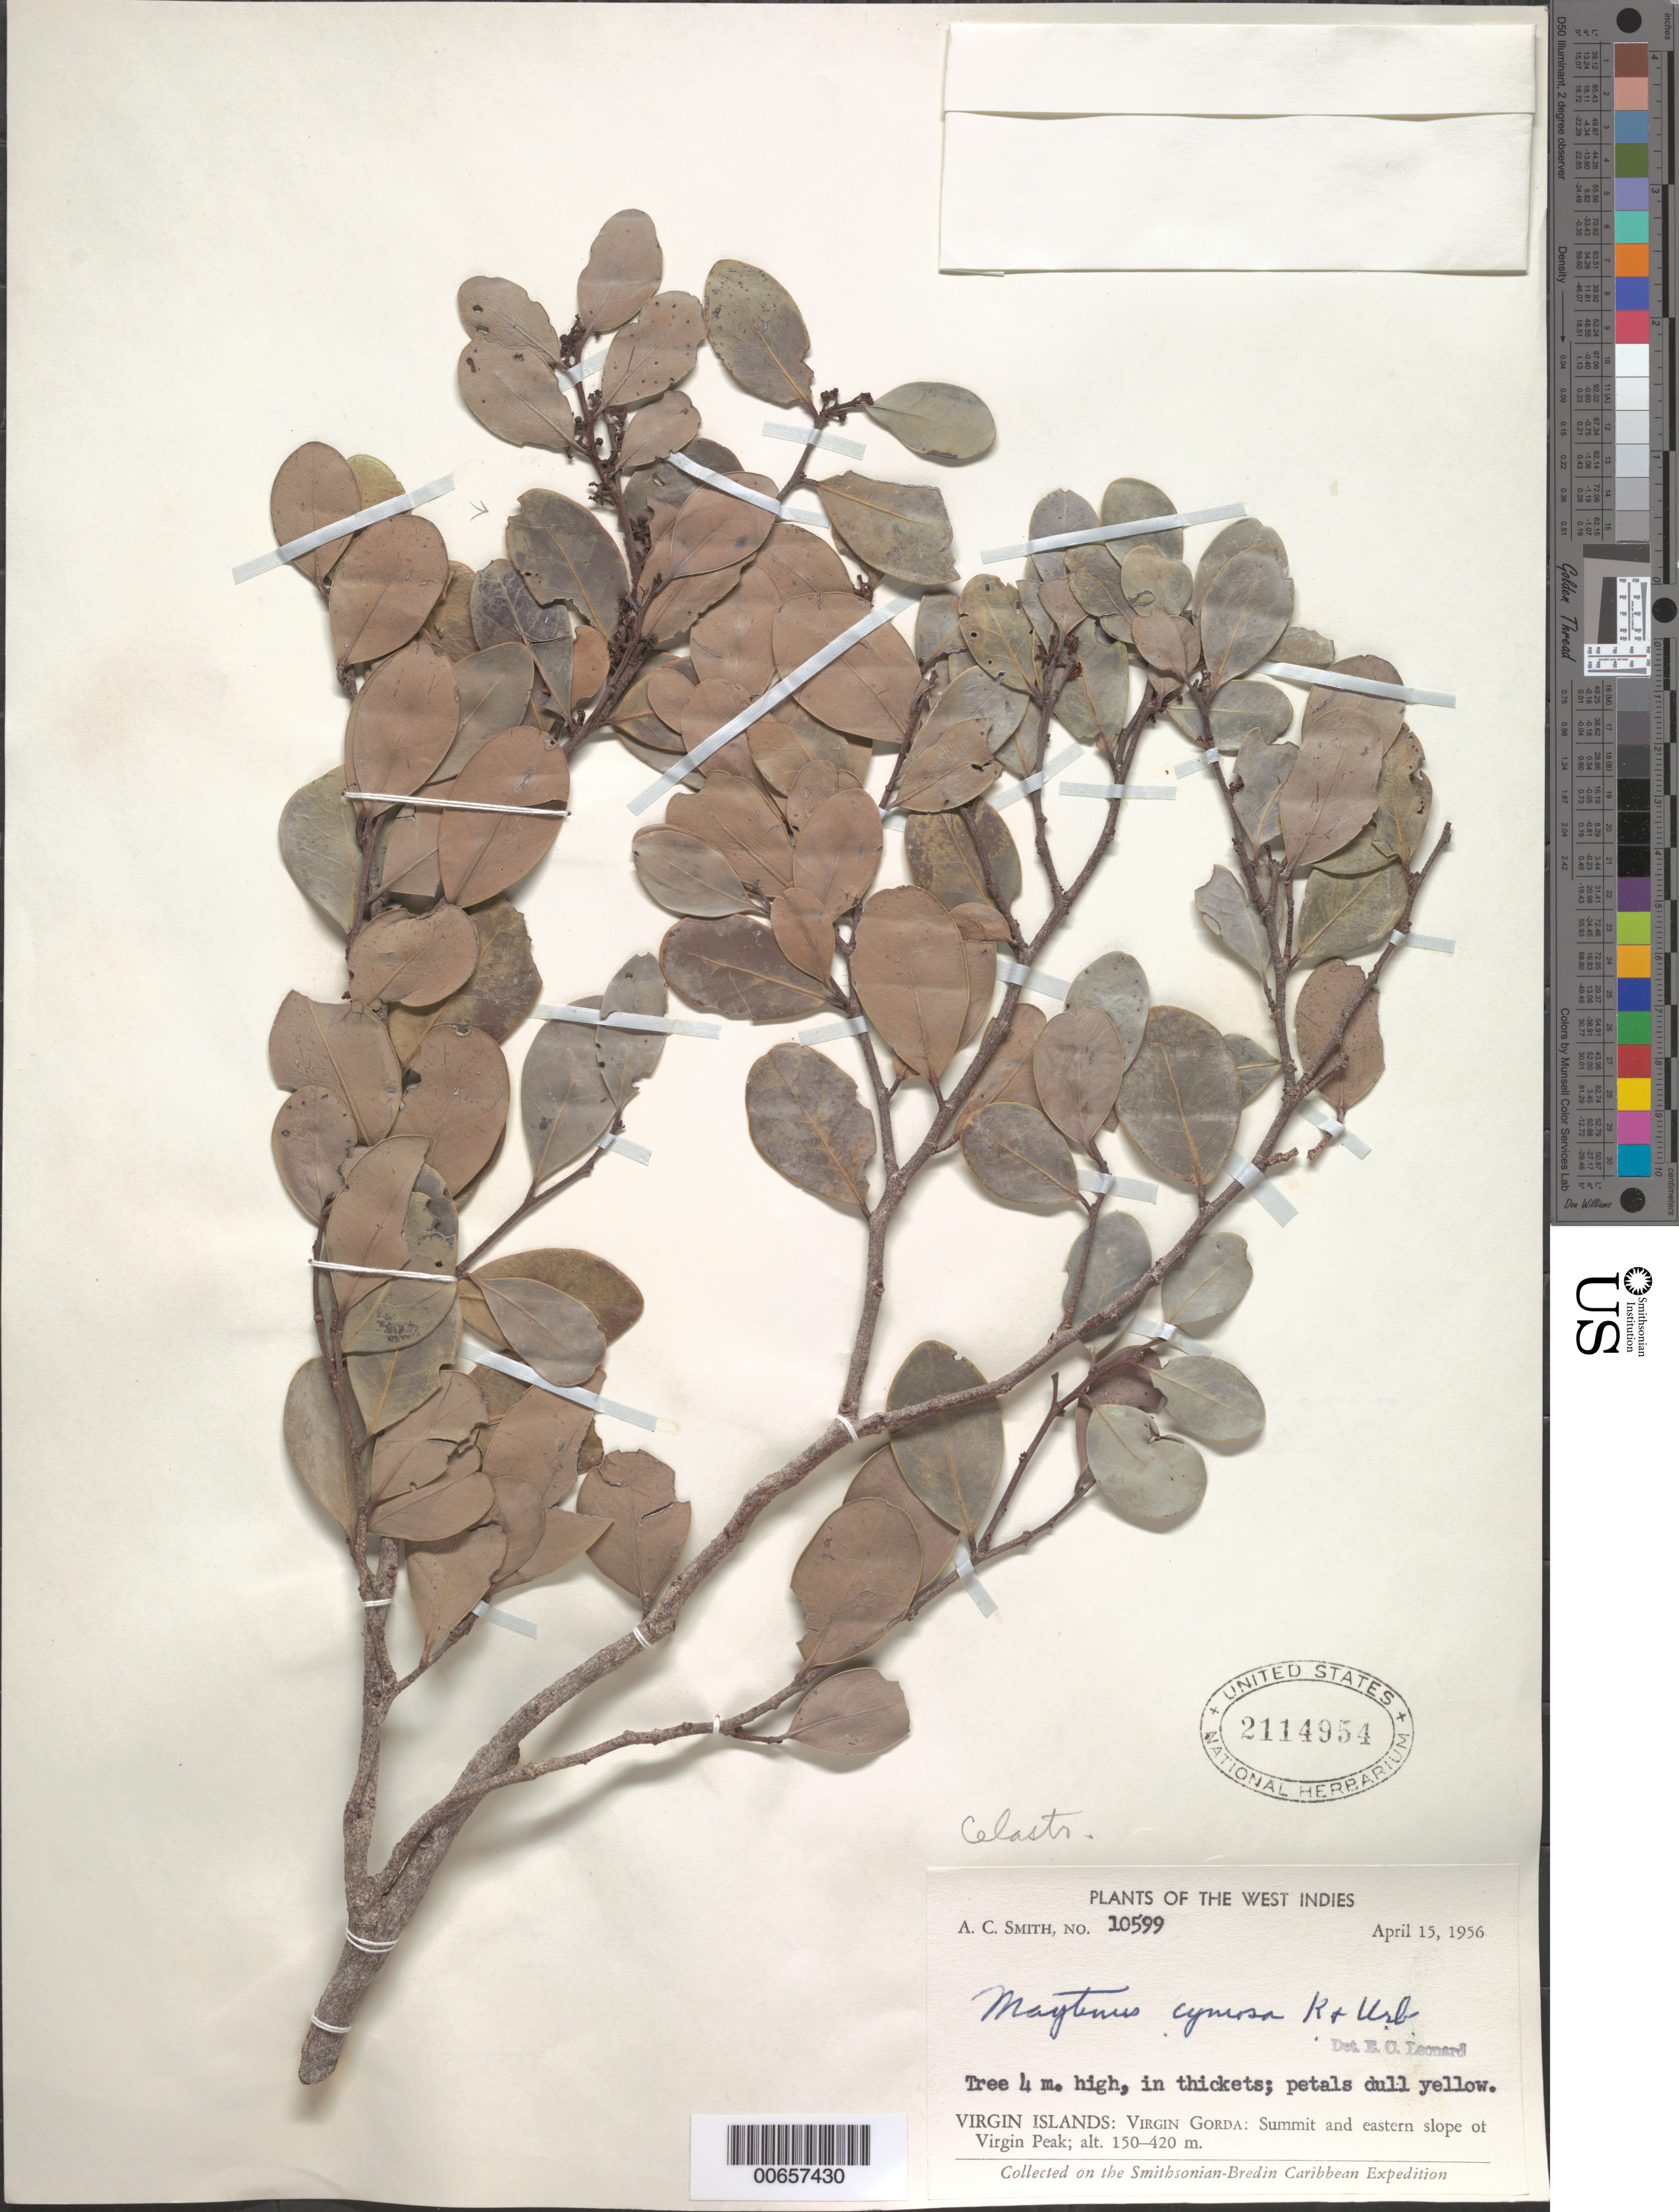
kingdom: Plantae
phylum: Tracheophyta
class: Magnoliopsida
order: Celastrales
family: Celastraceae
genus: Maytenus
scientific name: Maytenus cymosa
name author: Krug & Urb.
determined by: Leonard, Emery C., (US)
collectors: A. C. Smith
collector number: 10599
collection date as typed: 15 Apr 1956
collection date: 1956-04-15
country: British Virgin Islands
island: Virgin Gorda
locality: Virgin Gorda Peak, Summit and Eastern slope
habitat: In thickets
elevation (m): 150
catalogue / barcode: US 2114954